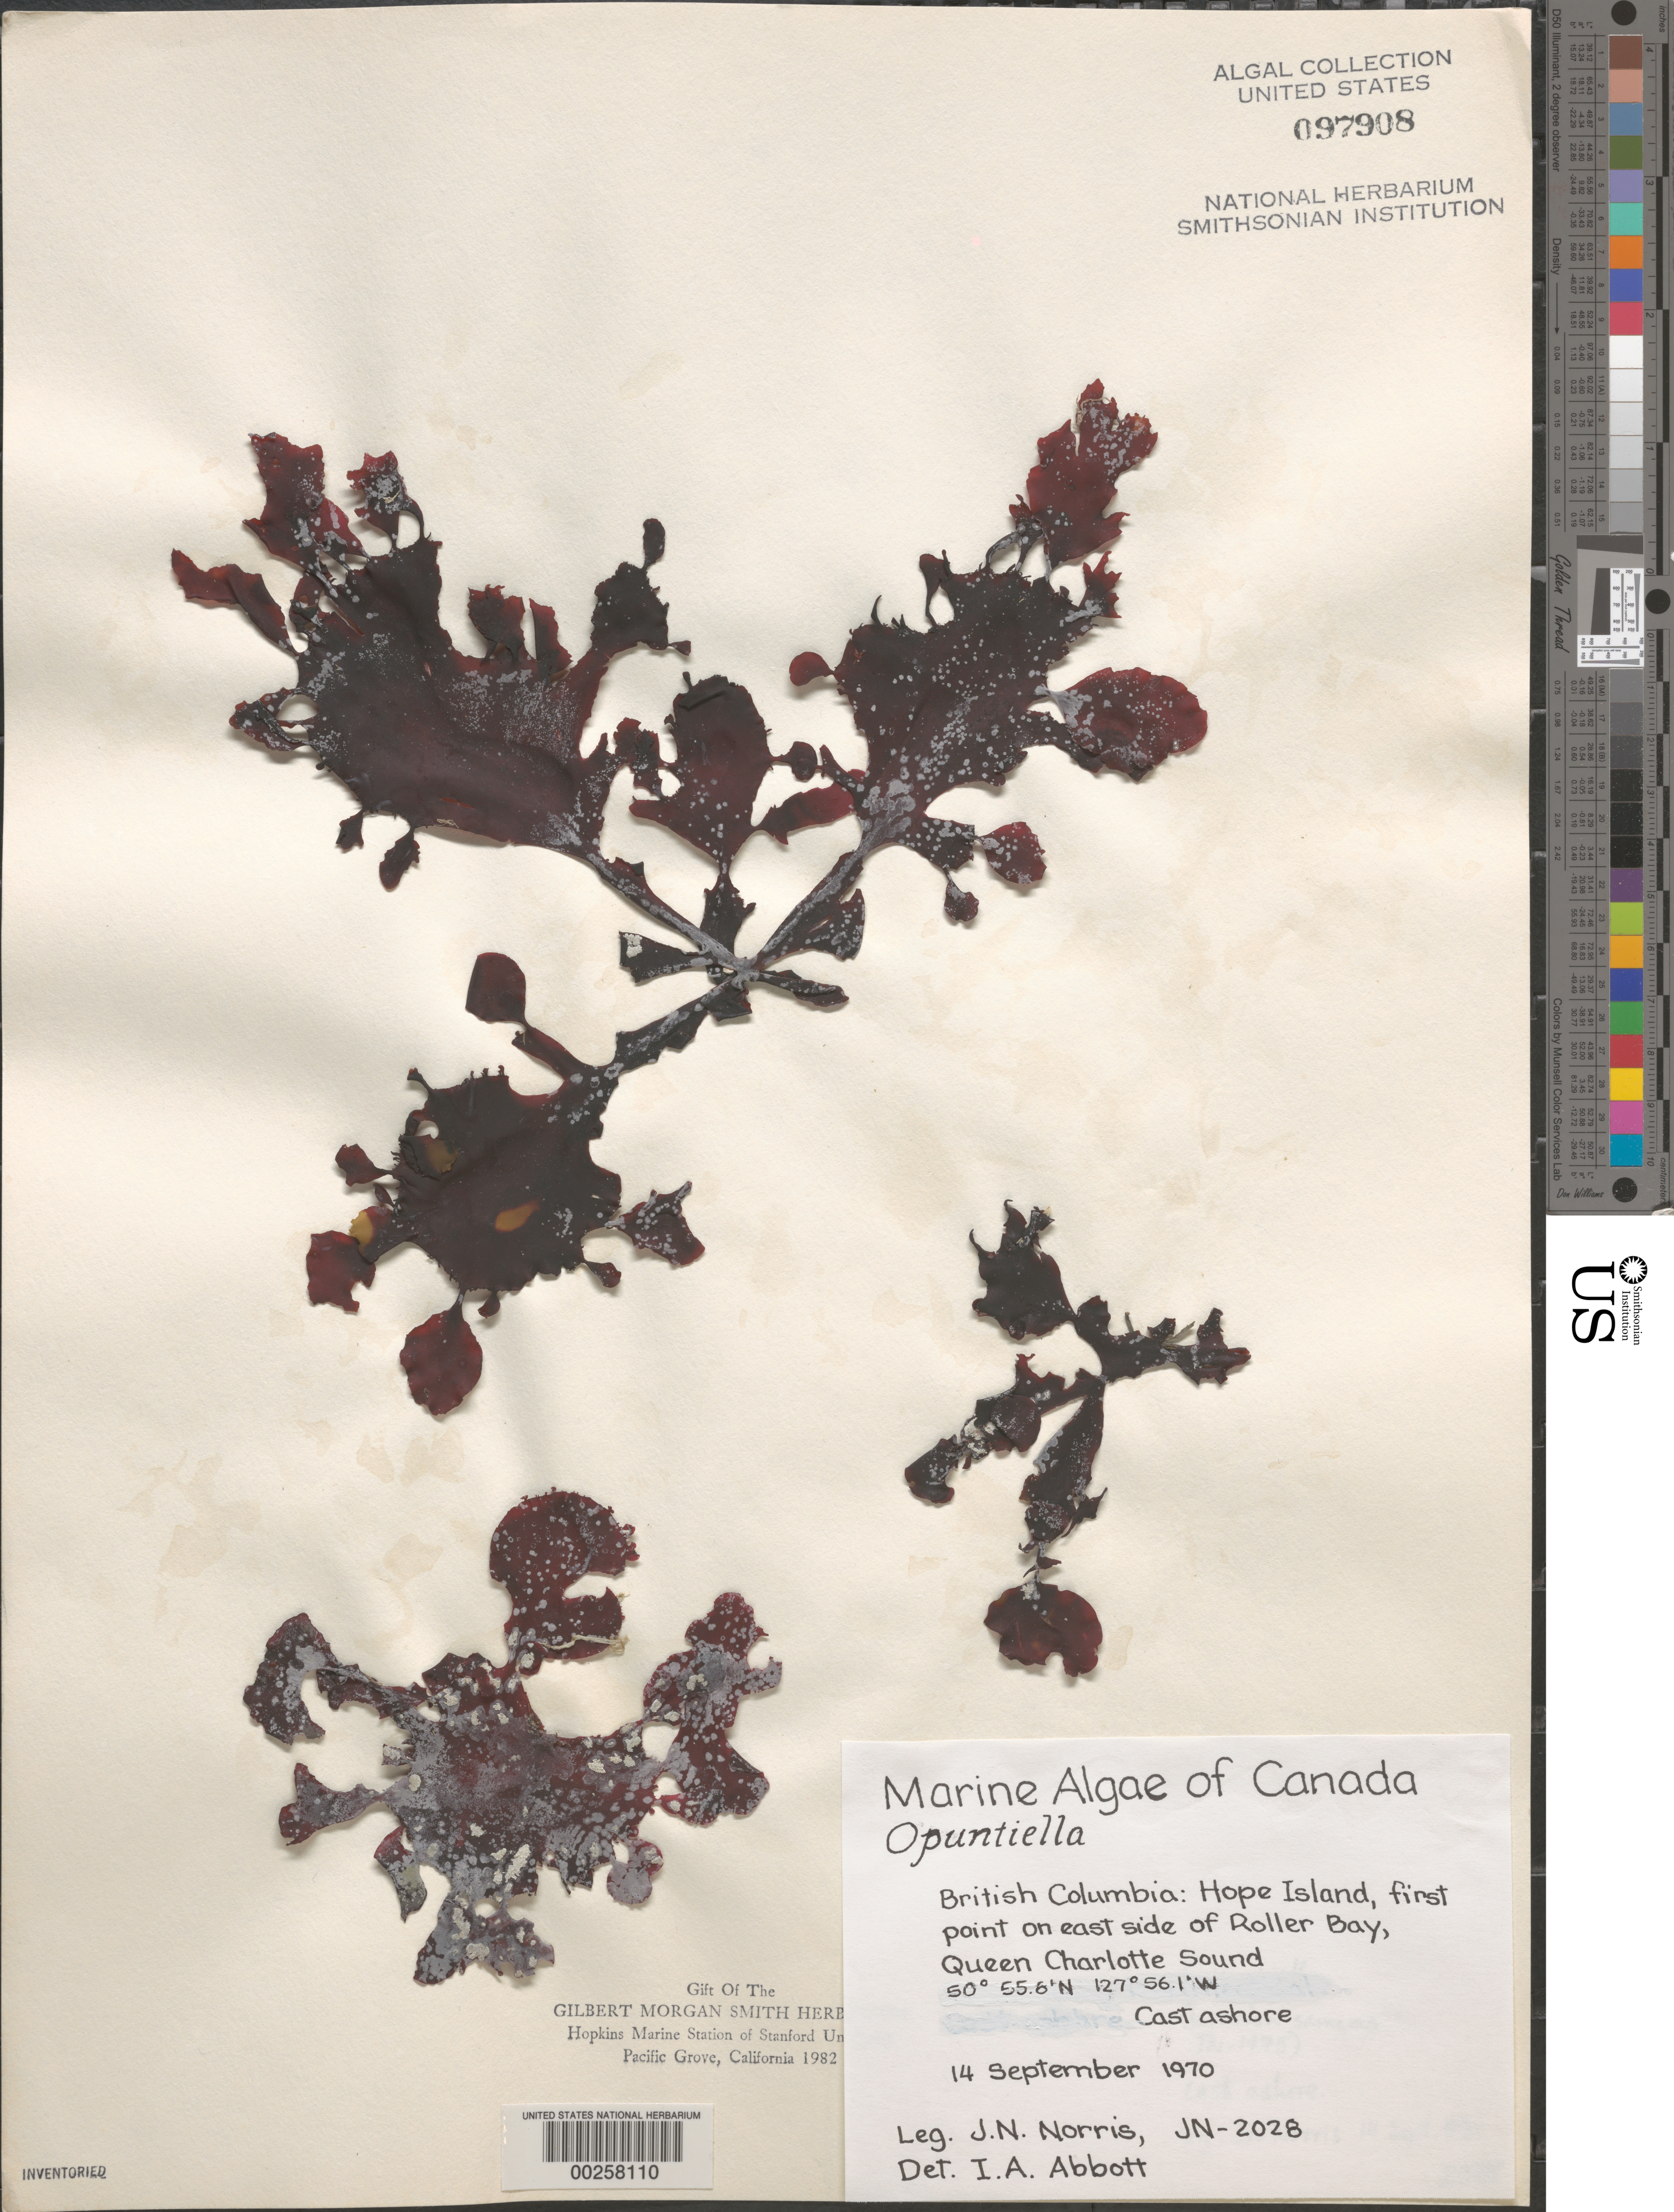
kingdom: Plantae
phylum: Rhodophyta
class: Florideophyceae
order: Gigartinales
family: Furcellariaceae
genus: Opuntiella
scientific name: Opuntiella sp.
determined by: Abbott, Isabella A.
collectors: J. N. Norris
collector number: JN-2028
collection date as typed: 14 Sep 1970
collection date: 1970-09-14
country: Canada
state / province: British Columbia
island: Hope Island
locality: Roller Bay, Queen Charlotte Sound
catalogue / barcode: US 97908